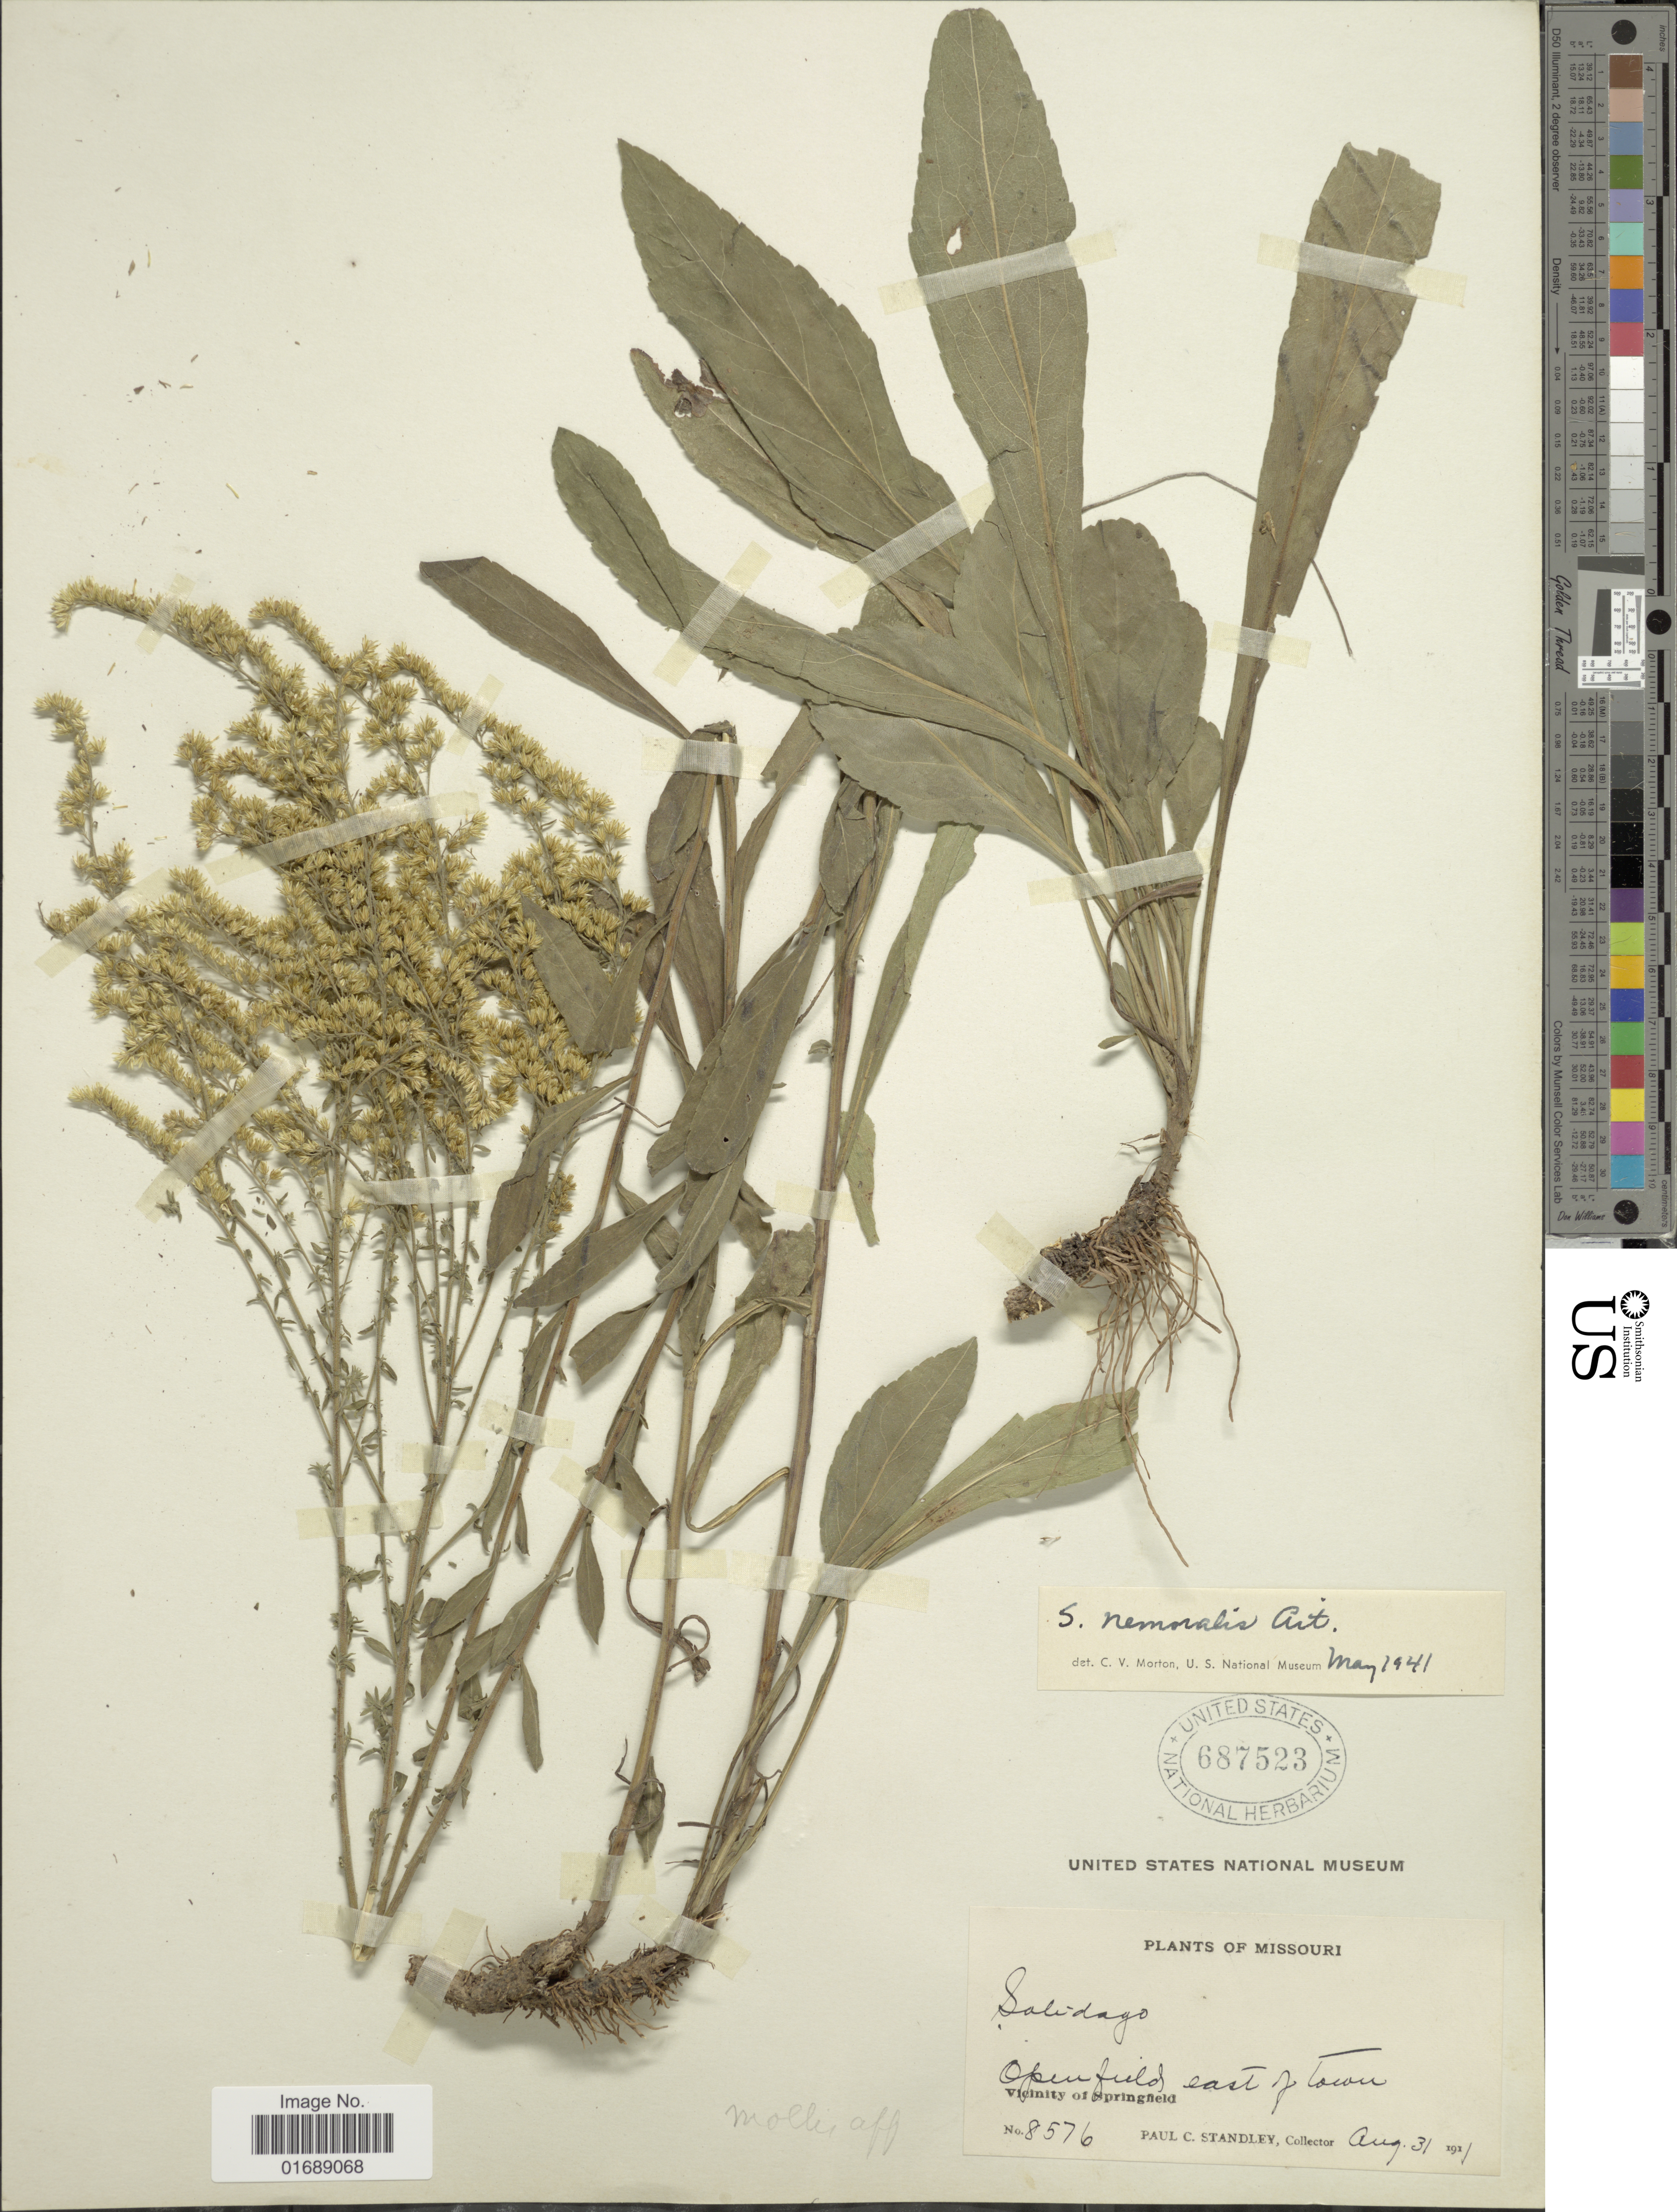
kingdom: Plantae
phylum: Tracheophyta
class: Magnoliopsida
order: Asterales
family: Asteraceae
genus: Solidago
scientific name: Solidago nemoralis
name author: Aiton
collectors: P. C. Standley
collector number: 8576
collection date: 1911-08-31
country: United States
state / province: Missouri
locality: Vicinity of Springfield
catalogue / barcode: US 687523